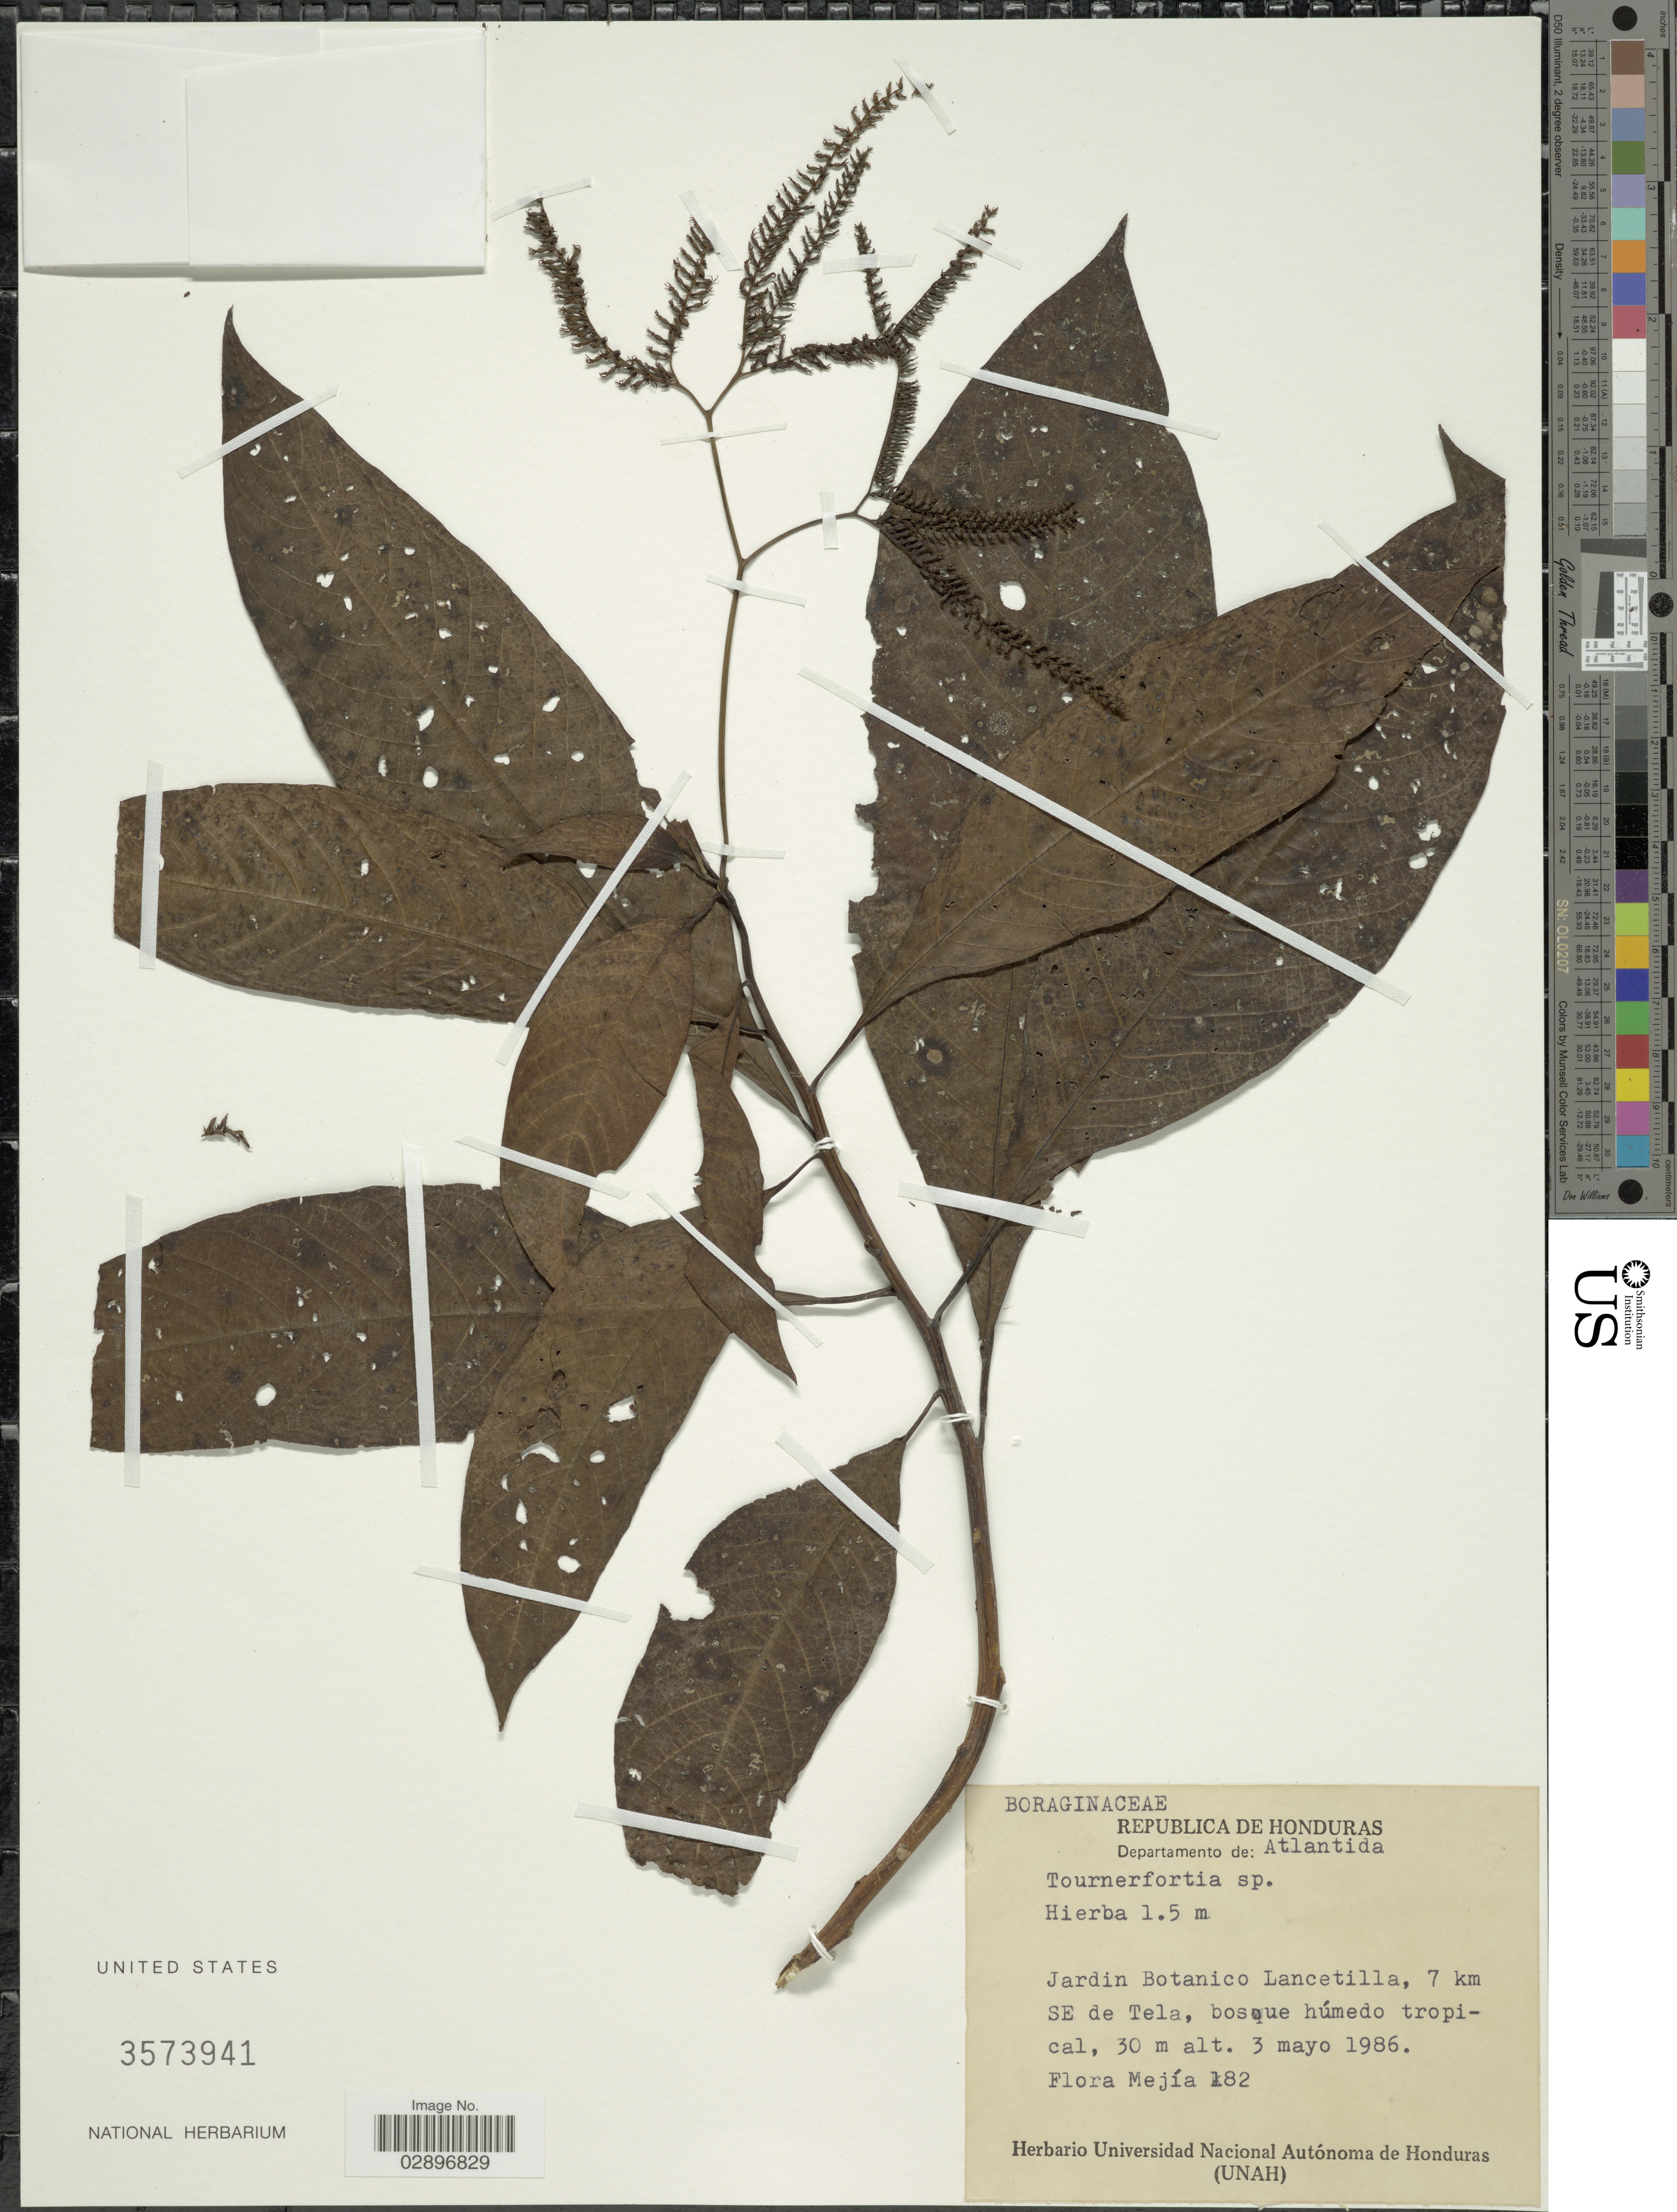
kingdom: Plantae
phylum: Tracheophyta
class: Magnoliopsida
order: Boraginales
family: Heliotropiaceae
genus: Tournefortia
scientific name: Tournefortia sp.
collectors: F. Mejia C.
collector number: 182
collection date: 1986-05-03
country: Honduras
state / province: Atlántida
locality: Departamento de: Atlantida. Jardin Botanico Lancetilla, 7 km SE de Tela.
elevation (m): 30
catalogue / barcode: US 3573941